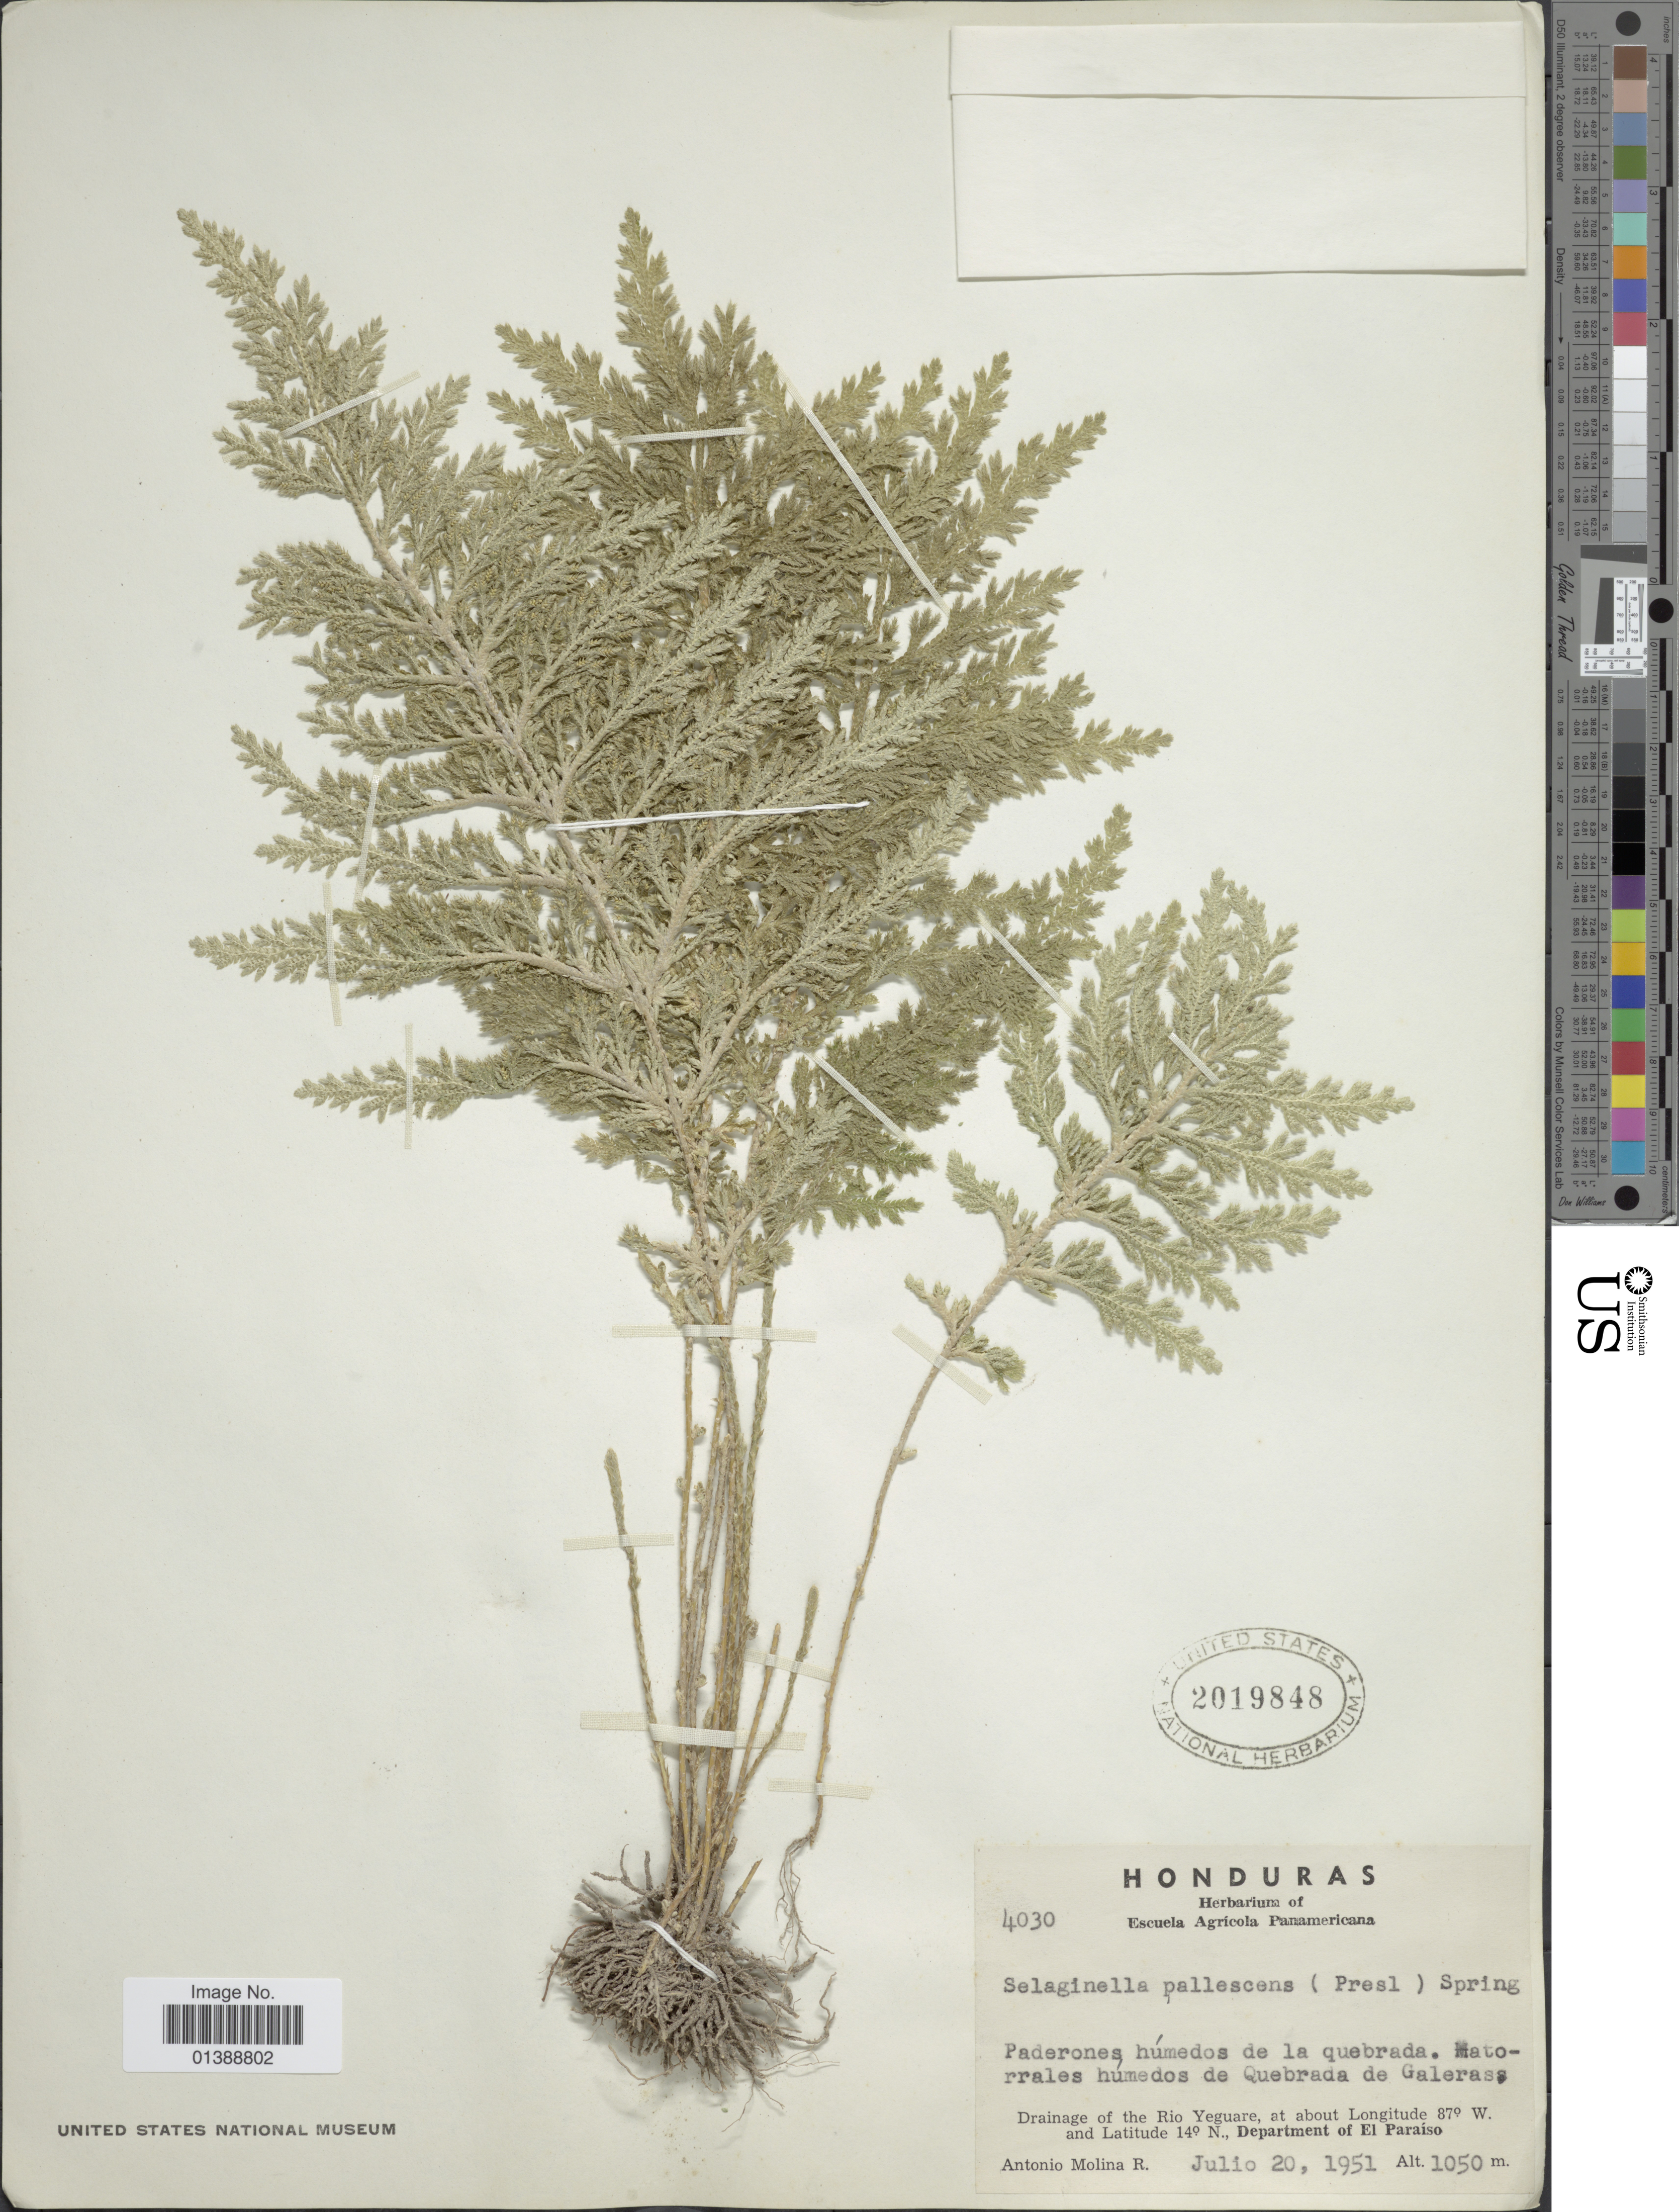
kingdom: Plantae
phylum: Tracheophyta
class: Lycopodiopsida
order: Selaginellales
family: Selaginellaceae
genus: Selaginella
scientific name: Selaginella pallescens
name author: (C. Presl) Spring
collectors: A. Molina R.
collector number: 4030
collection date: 1951-07-20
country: Honduras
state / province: El Paraíso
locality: Matorrales humedos de Quebrada de Galeras, Drainage of the Rio Yeguare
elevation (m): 1050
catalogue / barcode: US 2019848